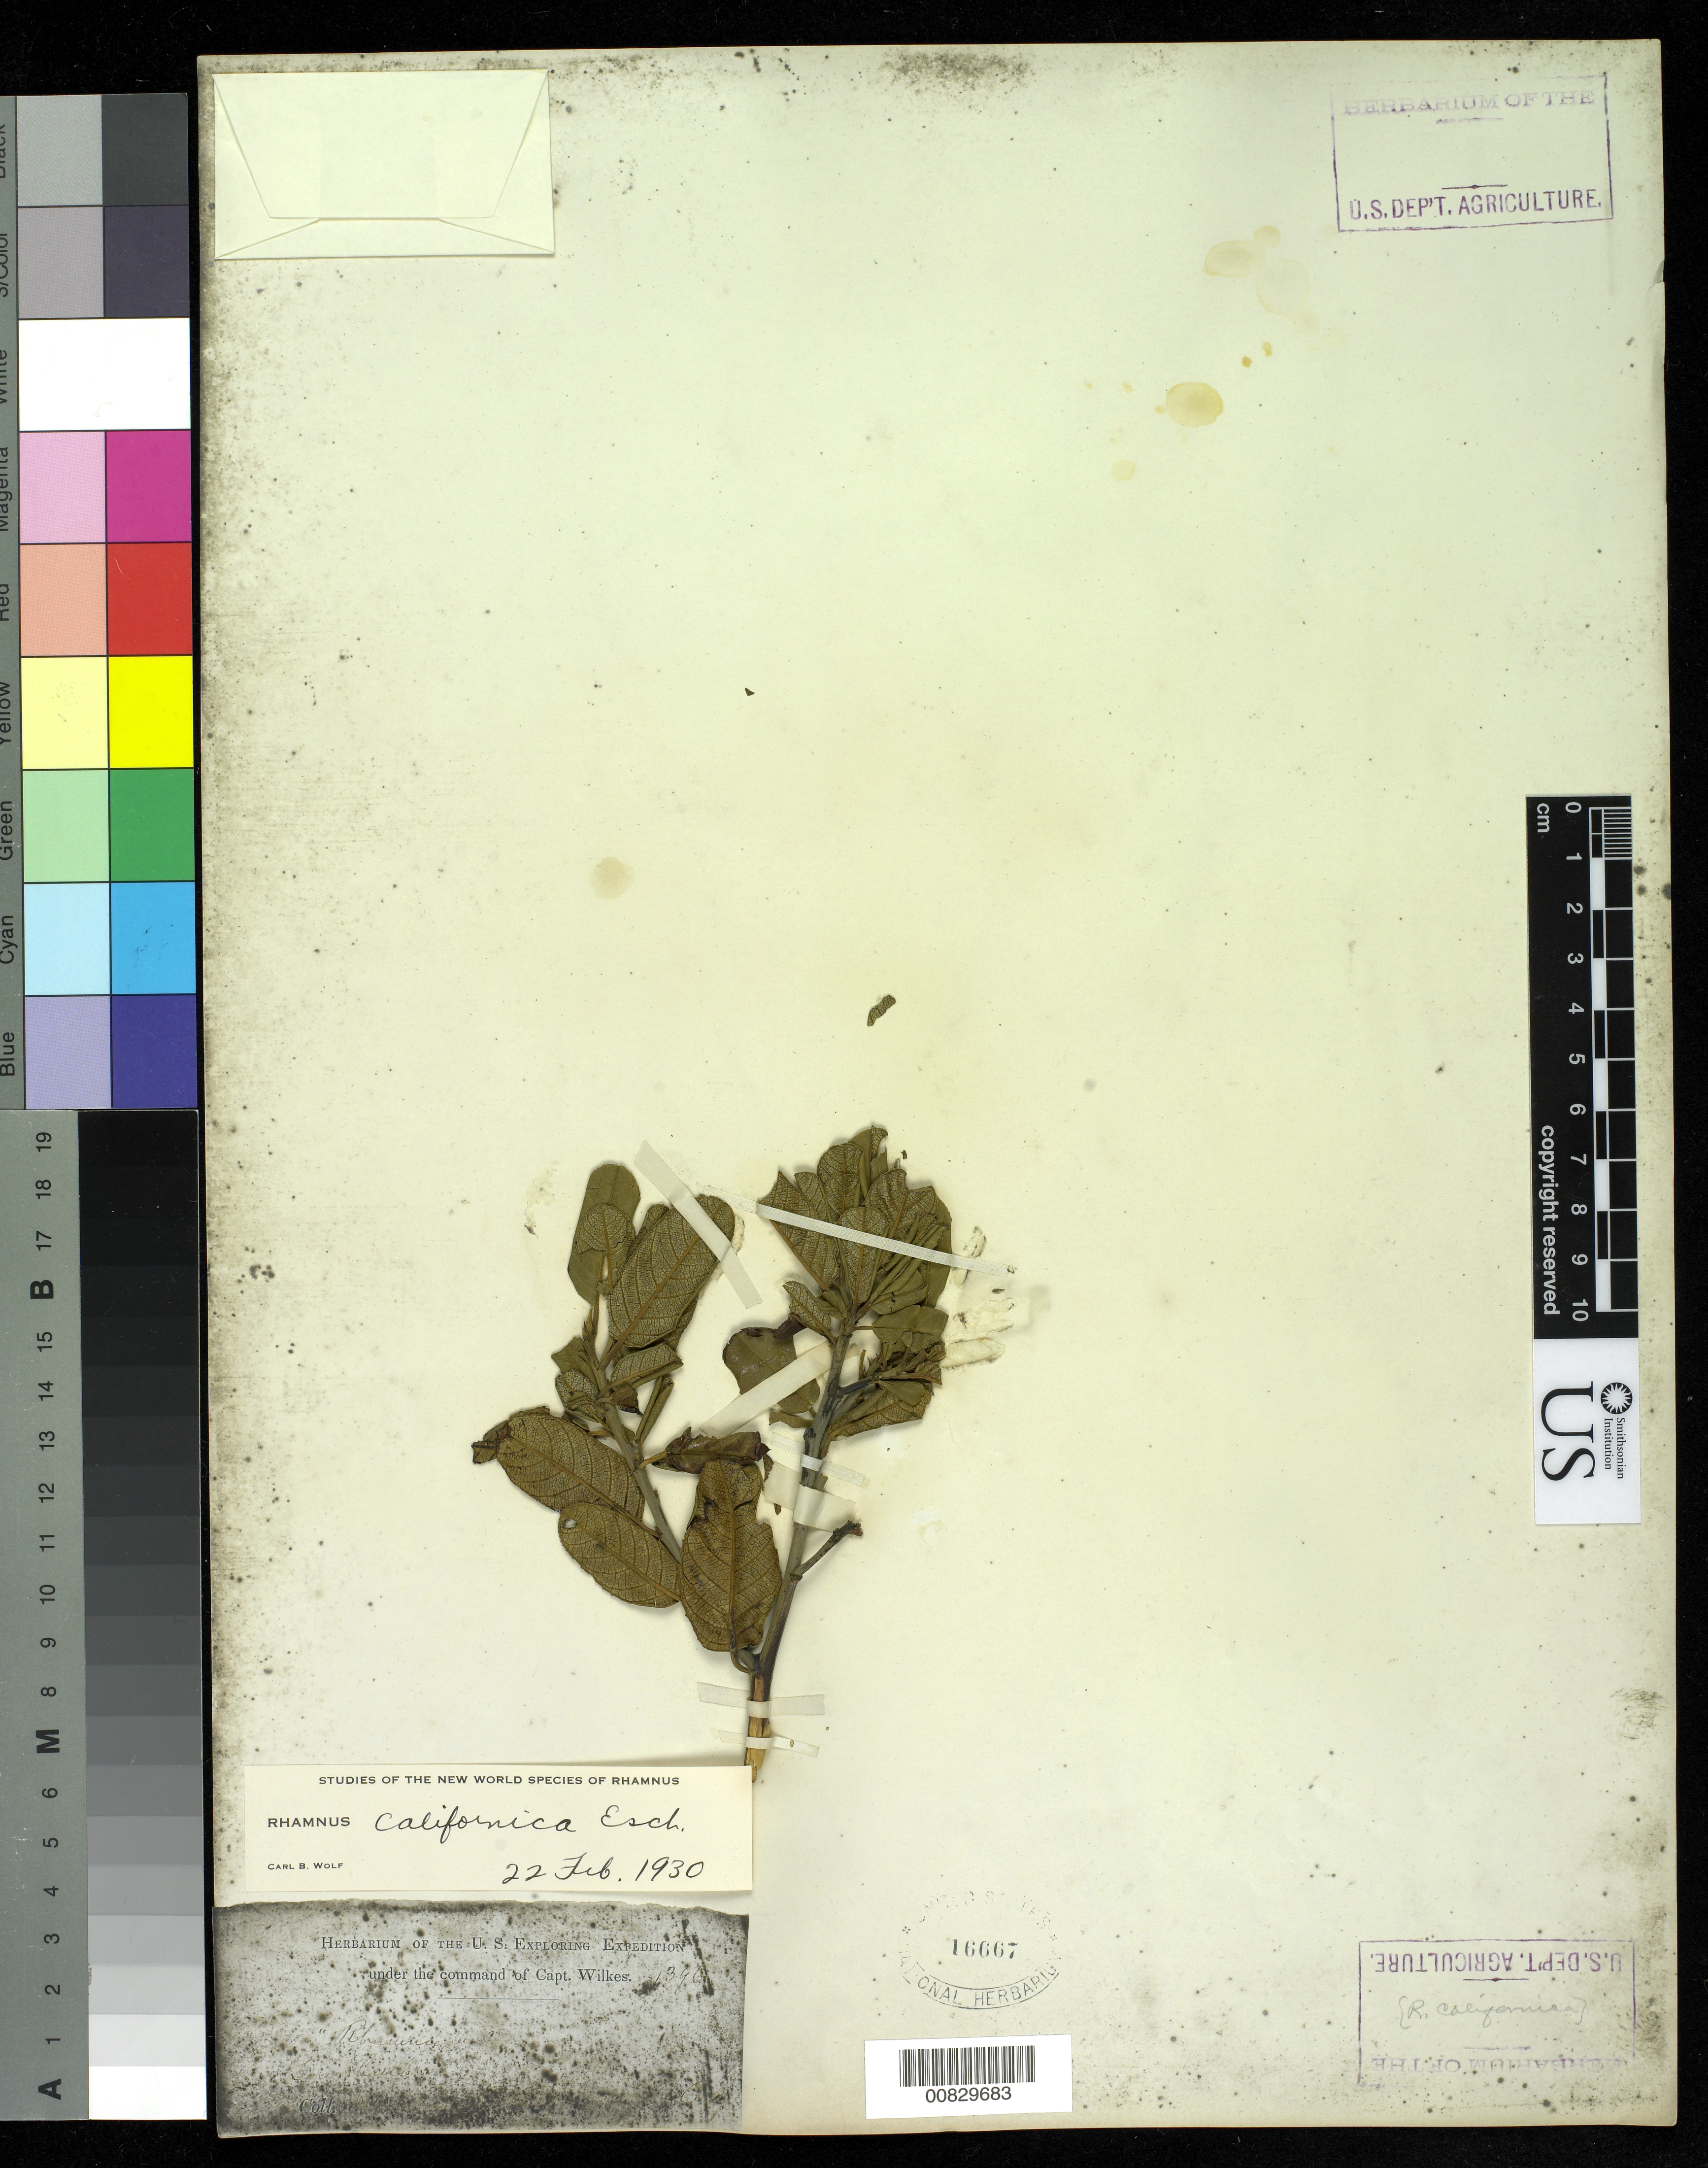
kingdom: Plantae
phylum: Tracheophyta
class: Magnoliopsida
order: Rosales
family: Rhamnaceae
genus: Frangula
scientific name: Frangula californica subsp. californica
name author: (Eschsch.) A. Gray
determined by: Strong, Mark T., (BOT), Smithsonian Institution - National Museum of Natural History (UNITED STATES)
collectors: Wilkes Explor. Exped.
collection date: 1838/1842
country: United States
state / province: California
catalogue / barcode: US 16667